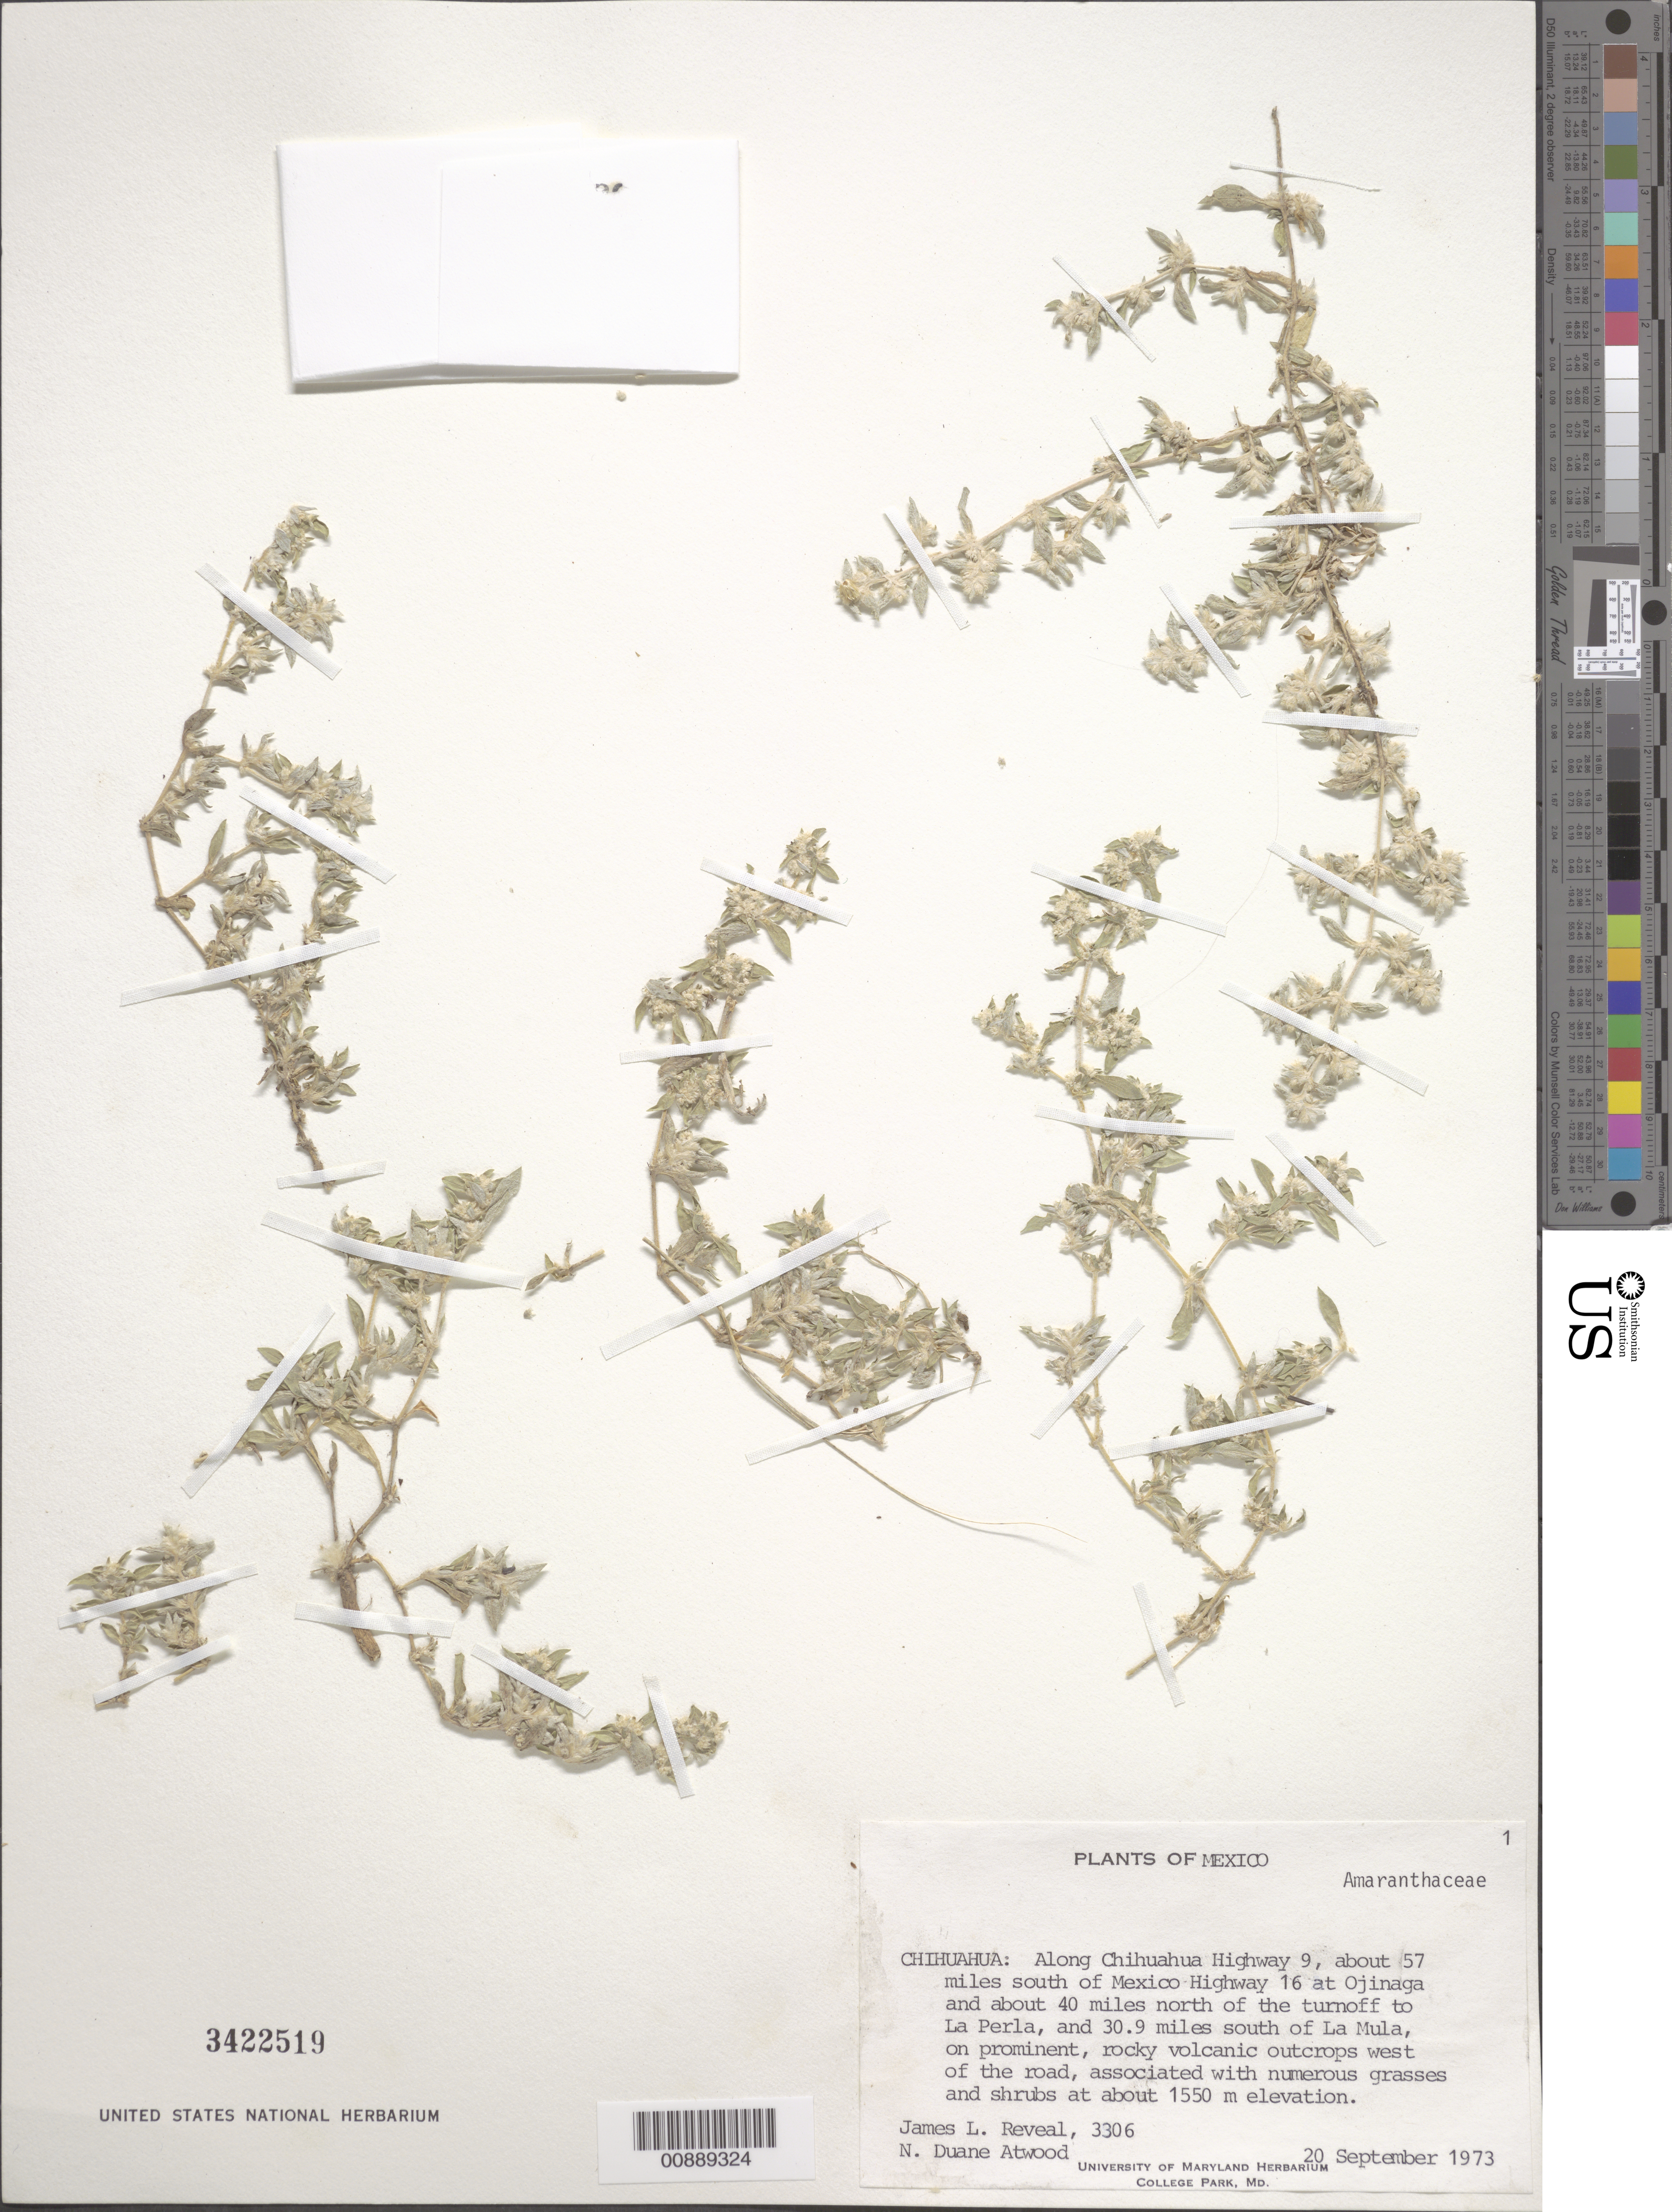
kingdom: Plantae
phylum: Tracheophyta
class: Magnoliopsida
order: Caryophyllales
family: Amaranthaceae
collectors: J. L. Reveal & N. D. Atwood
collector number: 3306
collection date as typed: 20 Sep 1973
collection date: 1973-09-20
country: Mexico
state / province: Chihuahua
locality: Along Chihuahua Highway 9, aboout 57 miles south of Mexico Highway 16 at Ojinaga and about 40 miles north of the turnoff to La Perla, and 30.9 miles south of La Mula.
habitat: On prominent, rocky volcanic outcrops west of the road, associated with numerous grasses and shrubs.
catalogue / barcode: US 3422519